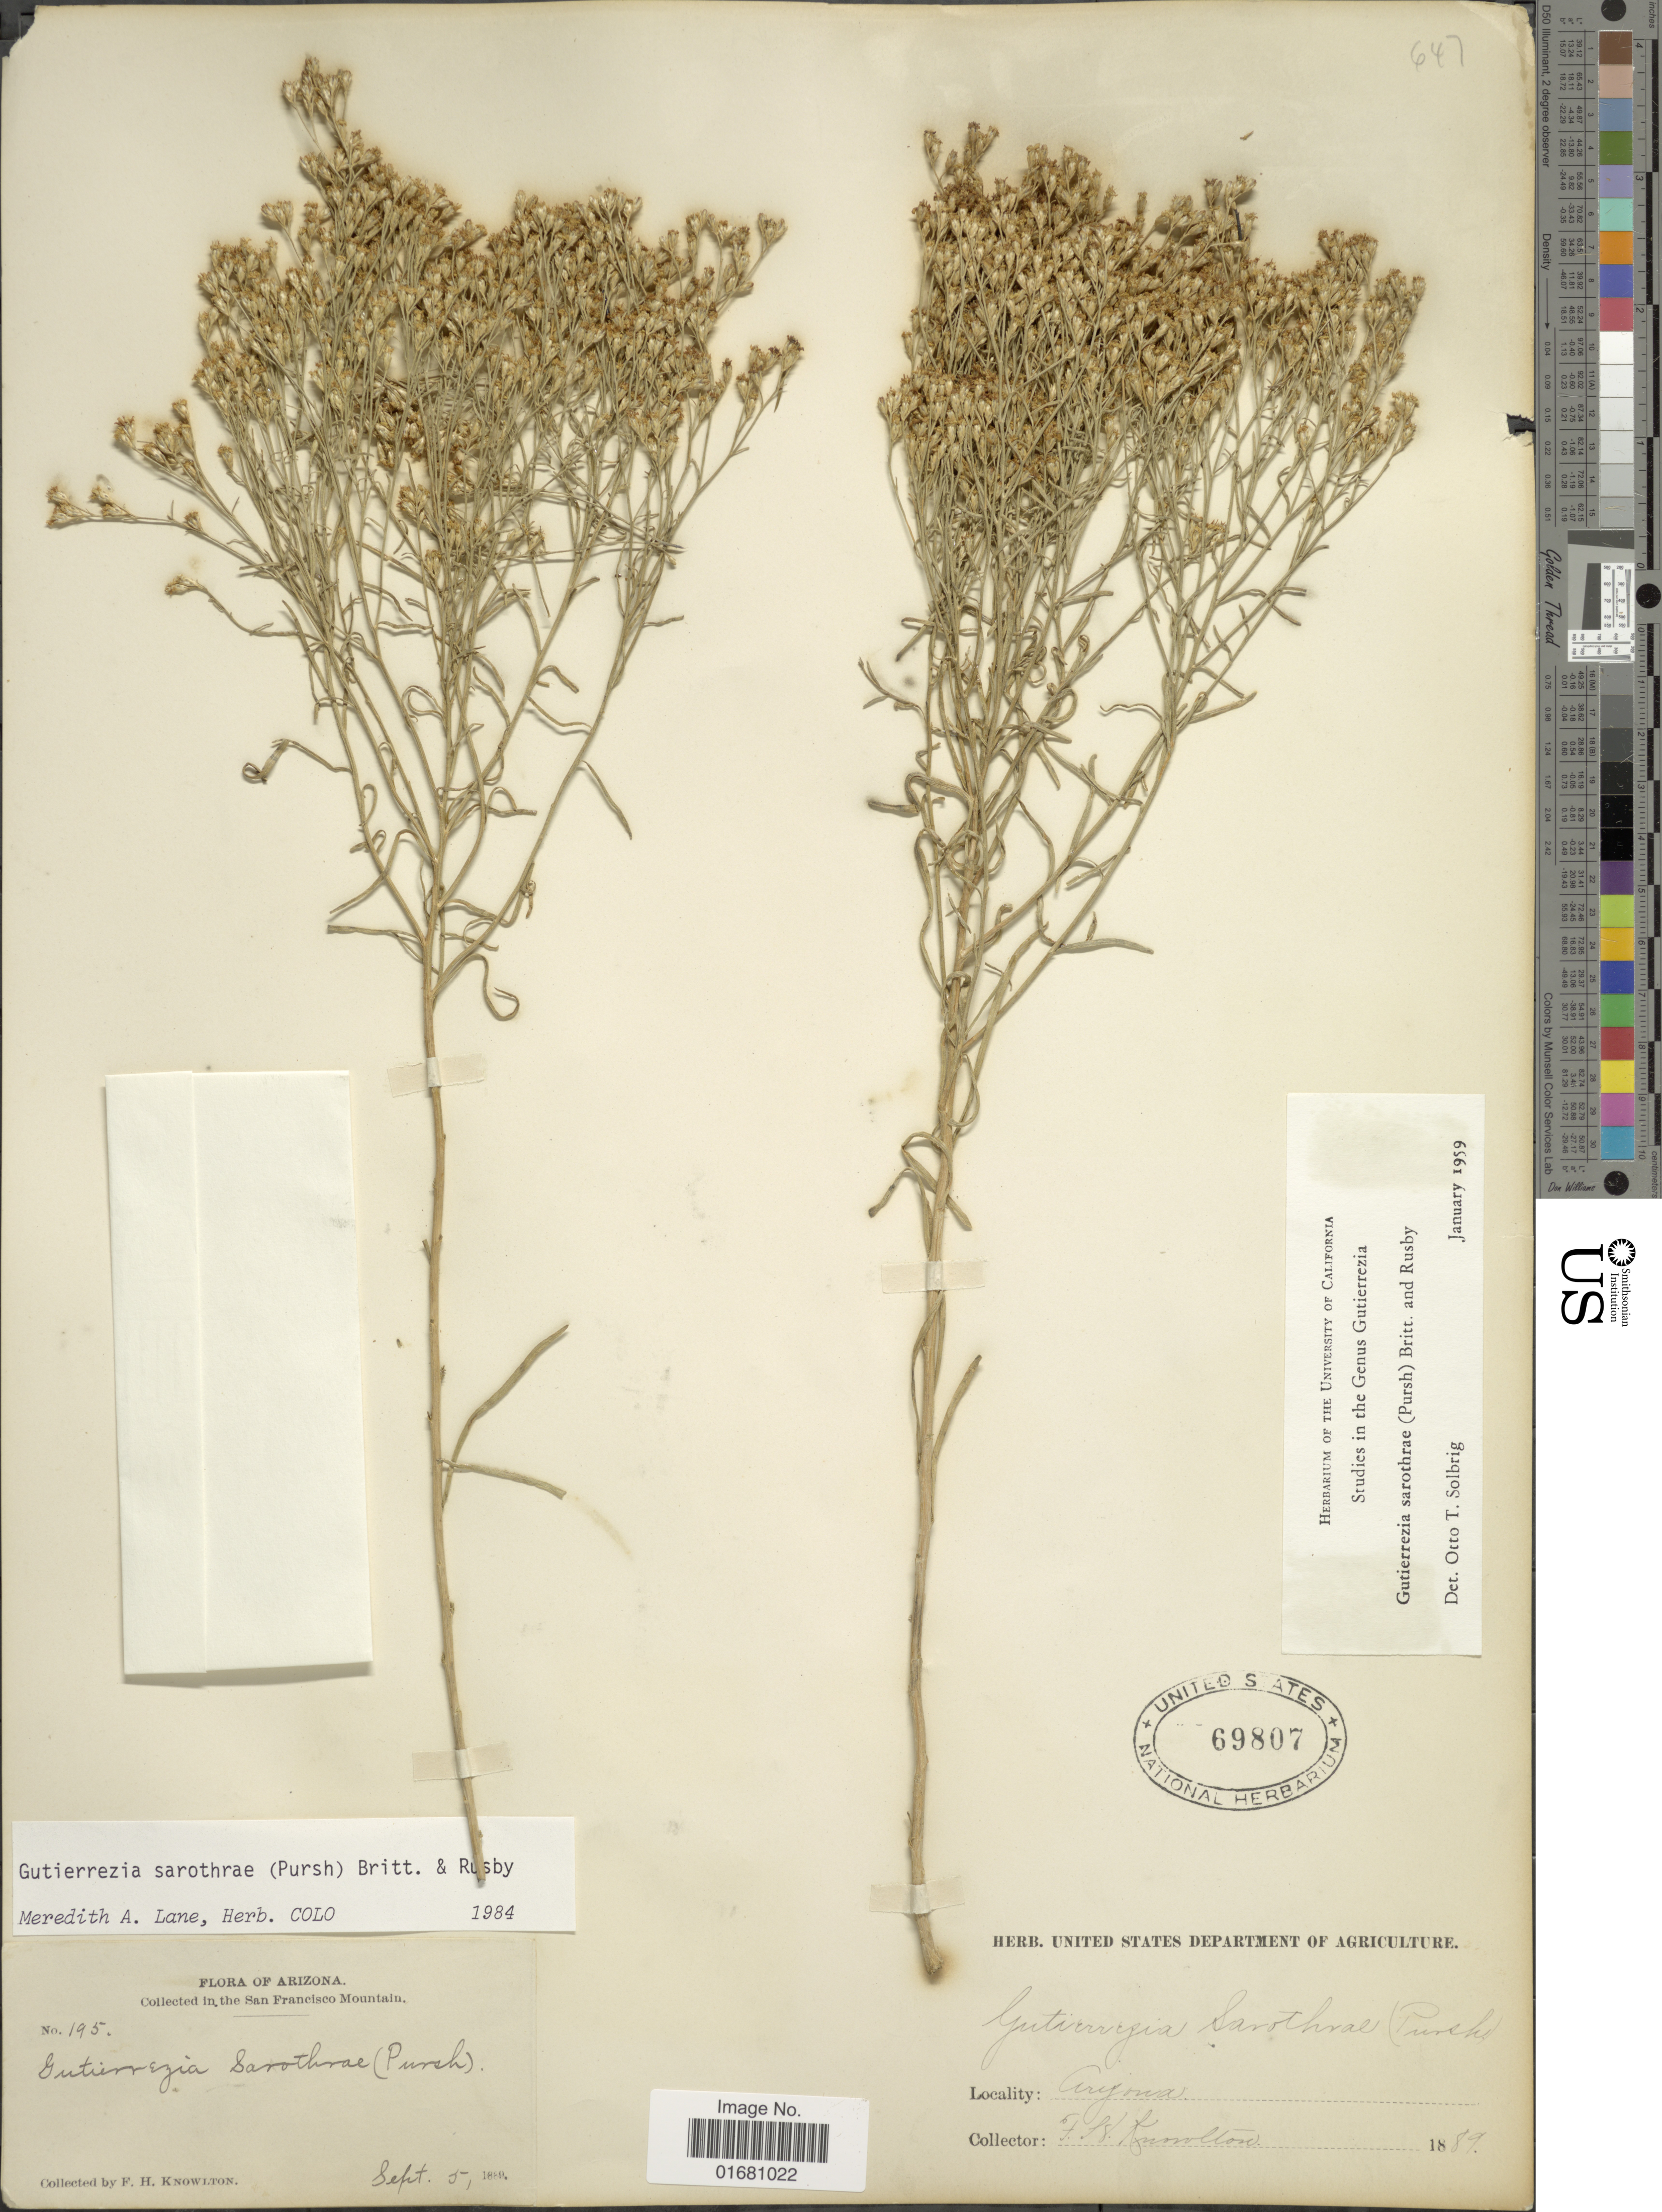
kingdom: Plantae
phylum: Tracheophyta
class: Magnoliopsida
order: Asterales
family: Asteraceae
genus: Gutierrezia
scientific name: Gutierrezia sarothrae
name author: (Pursh) Britton & Rusby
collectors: F. H. Knowlton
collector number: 195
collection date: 1889-09-05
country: United States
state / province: Arizona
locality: The San Francisco Mountains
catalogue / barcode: US 69807